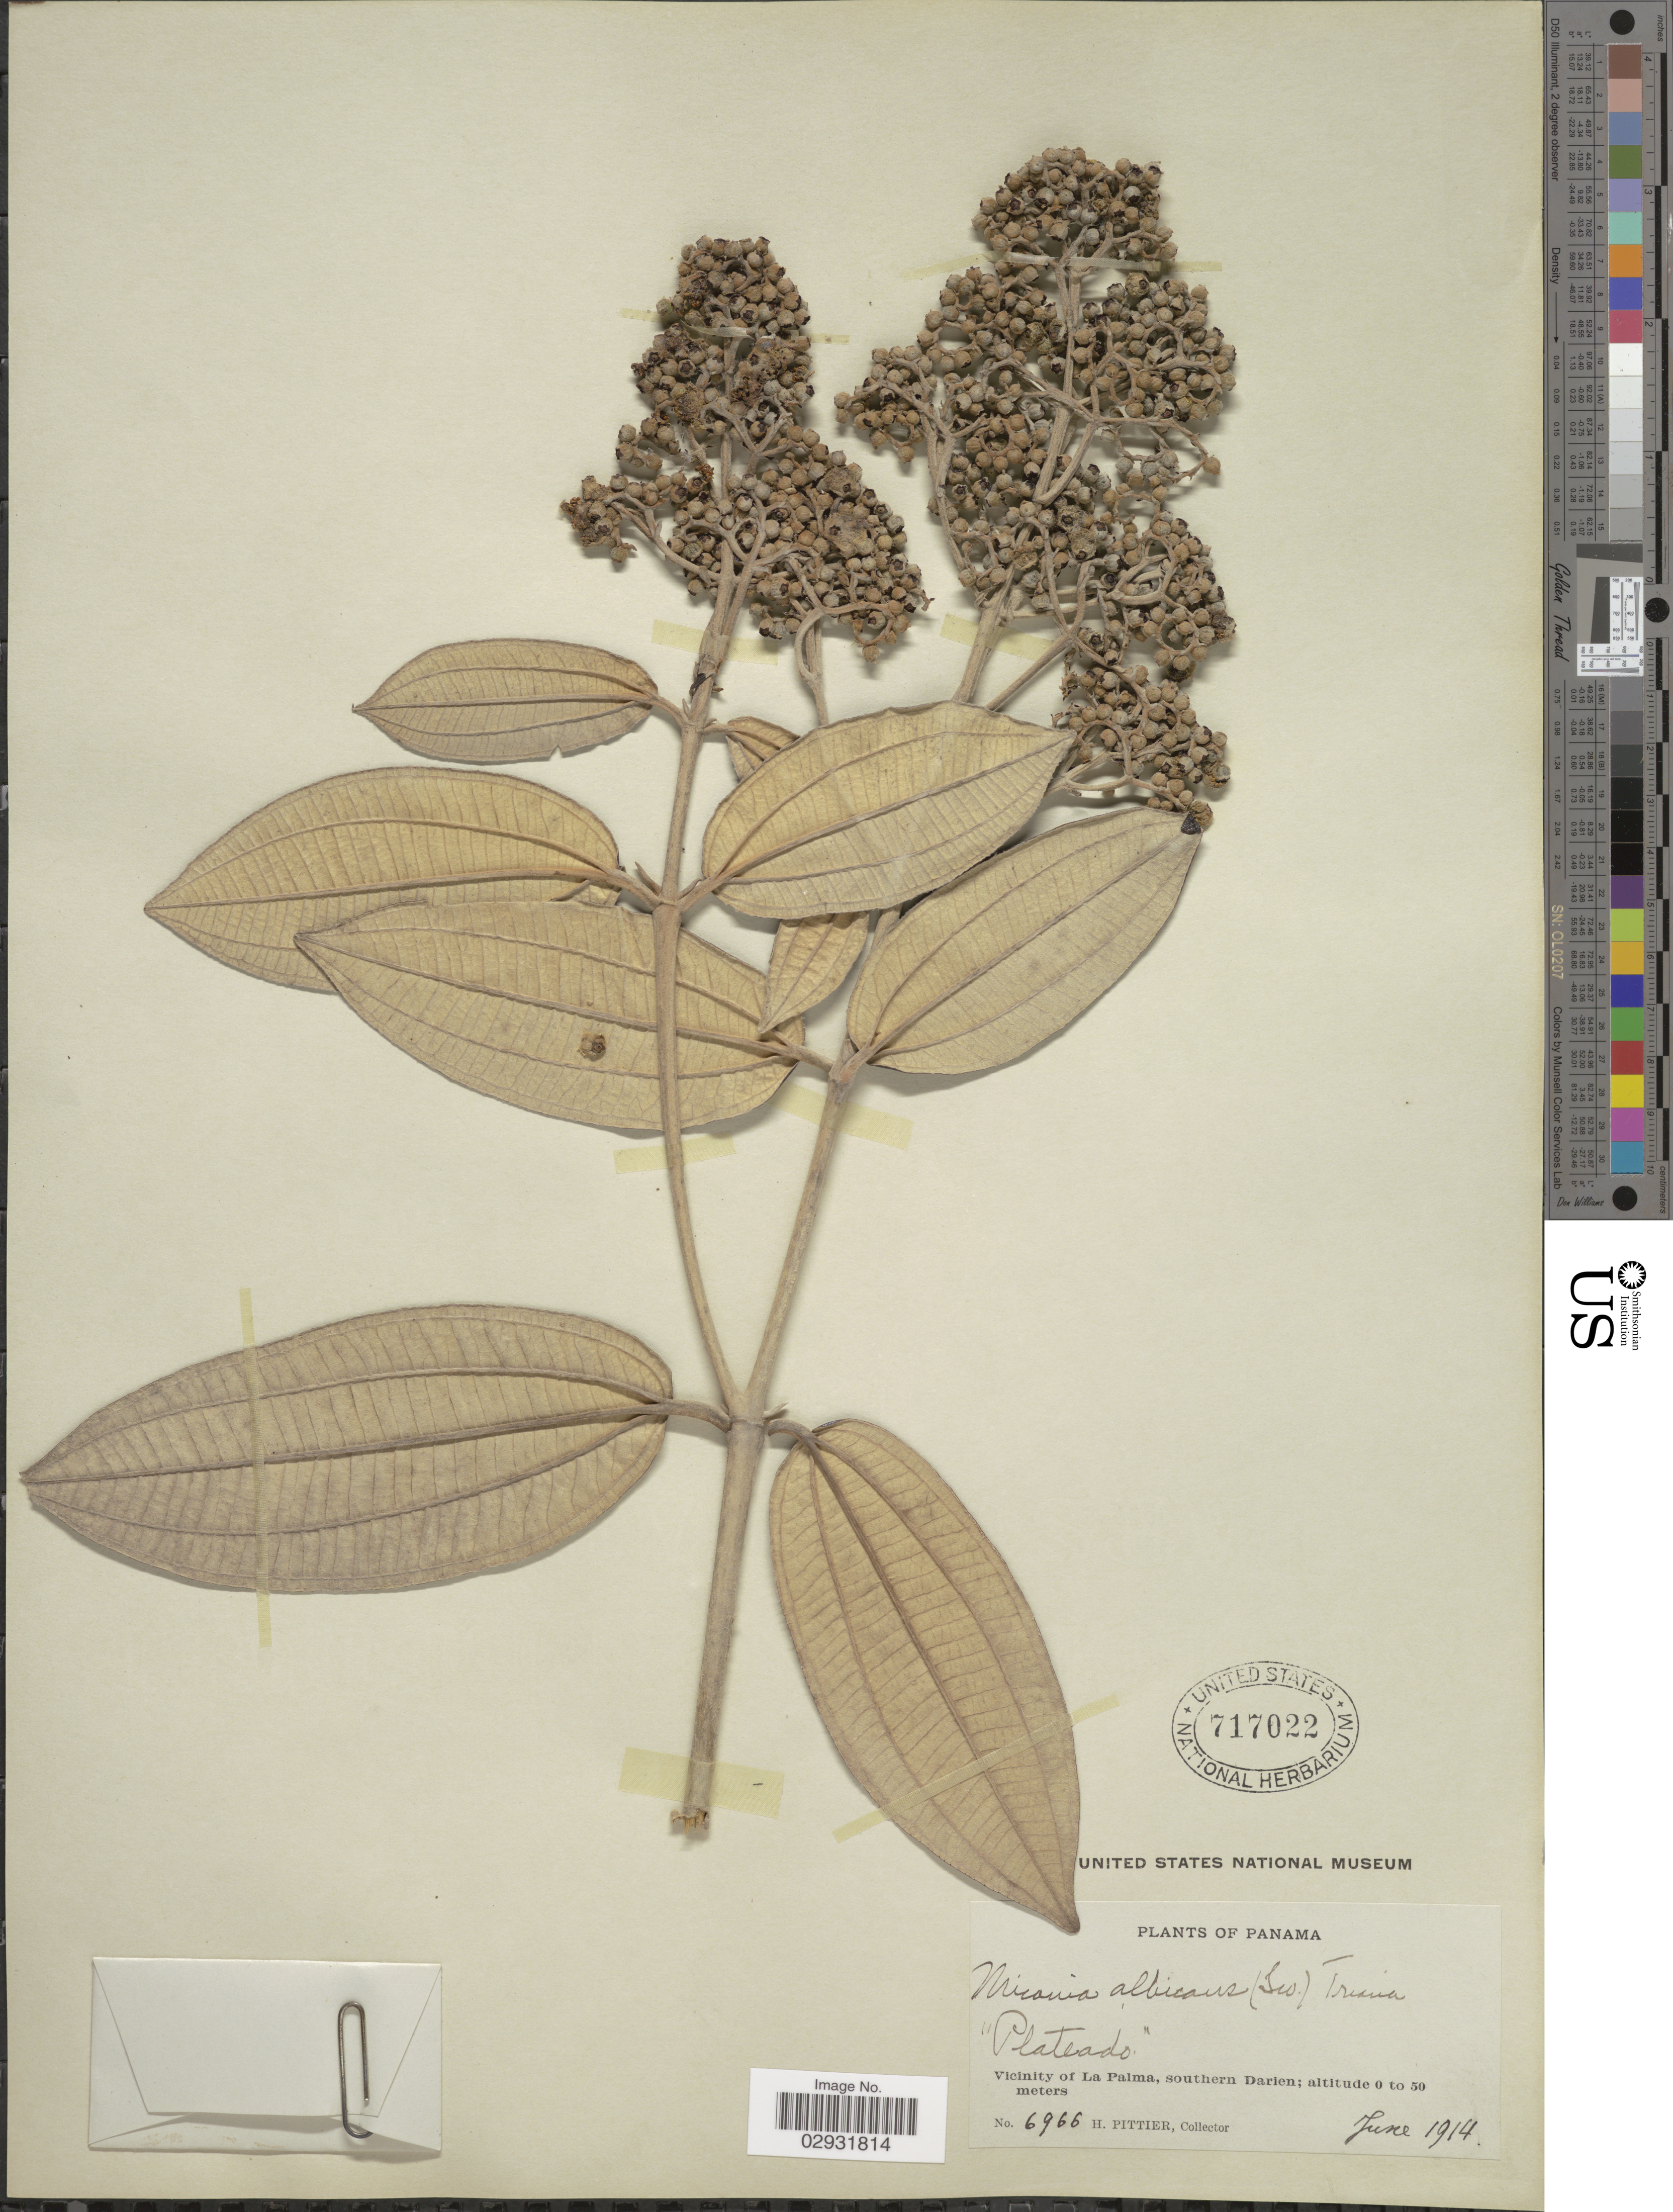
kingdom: Plantae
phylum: Tracheophyta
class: Magnoliopsida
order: Myrtales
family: Melastomataceae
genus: Miconia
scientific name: Miconia albicans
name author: (Sw.) Steud.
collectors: H. F. Pittier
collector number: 6966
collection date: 1914-06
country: Panama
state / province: Darién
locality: Vicinity of La Palma, southern Darien.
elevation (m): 0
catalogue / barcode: US 717022